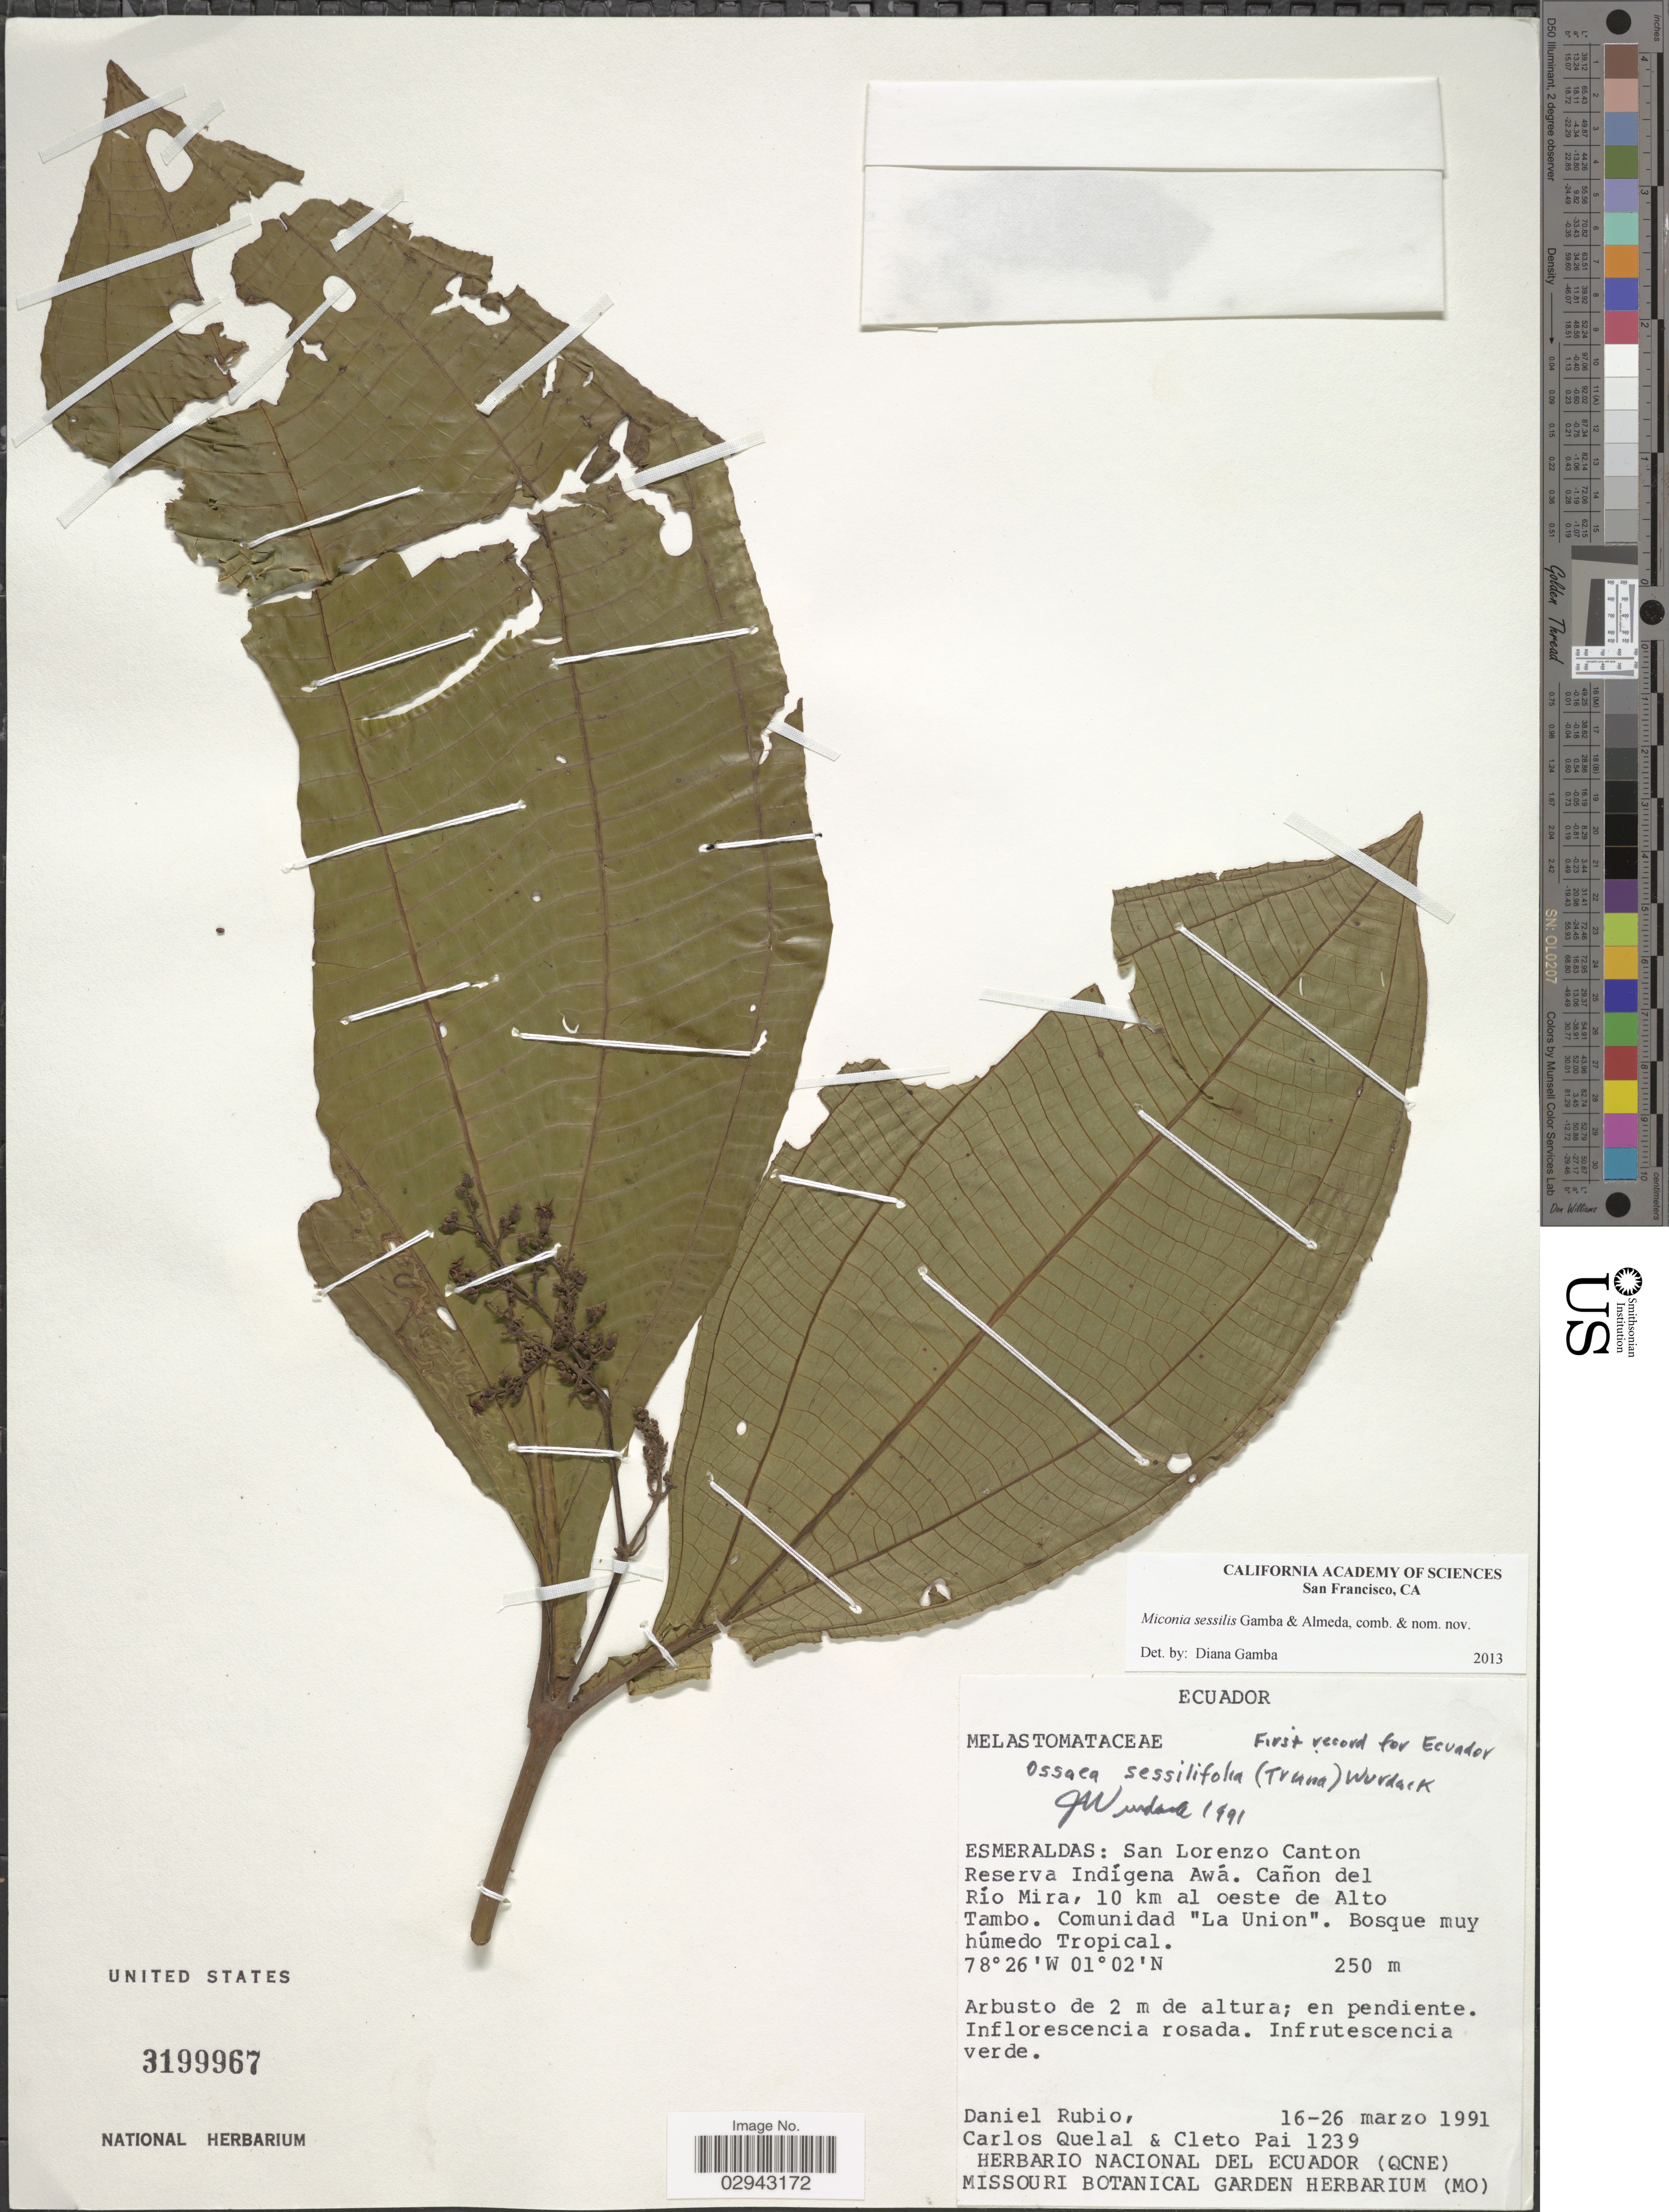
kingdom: Plantae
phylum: Tracheophyta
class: Magnoliopsida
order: Myrtales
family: Melastomataceae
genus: Miconia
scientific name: Miconia sessilis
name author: Gamba & Almeda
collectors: D. Rubio, C. Quelal & C. Pai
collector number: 1239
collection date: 1991-03-16/1991-03-26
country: Ecuador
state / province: Esmeraldas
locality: San Lorenzo Canton Reserva Indígena Awá. Cañon del Río Mira, 10 km al oeste de Alto Tambo. Comunidad "La Union". Bosque muy húmedo Tropical.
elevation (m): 250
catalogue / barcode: US 3199967